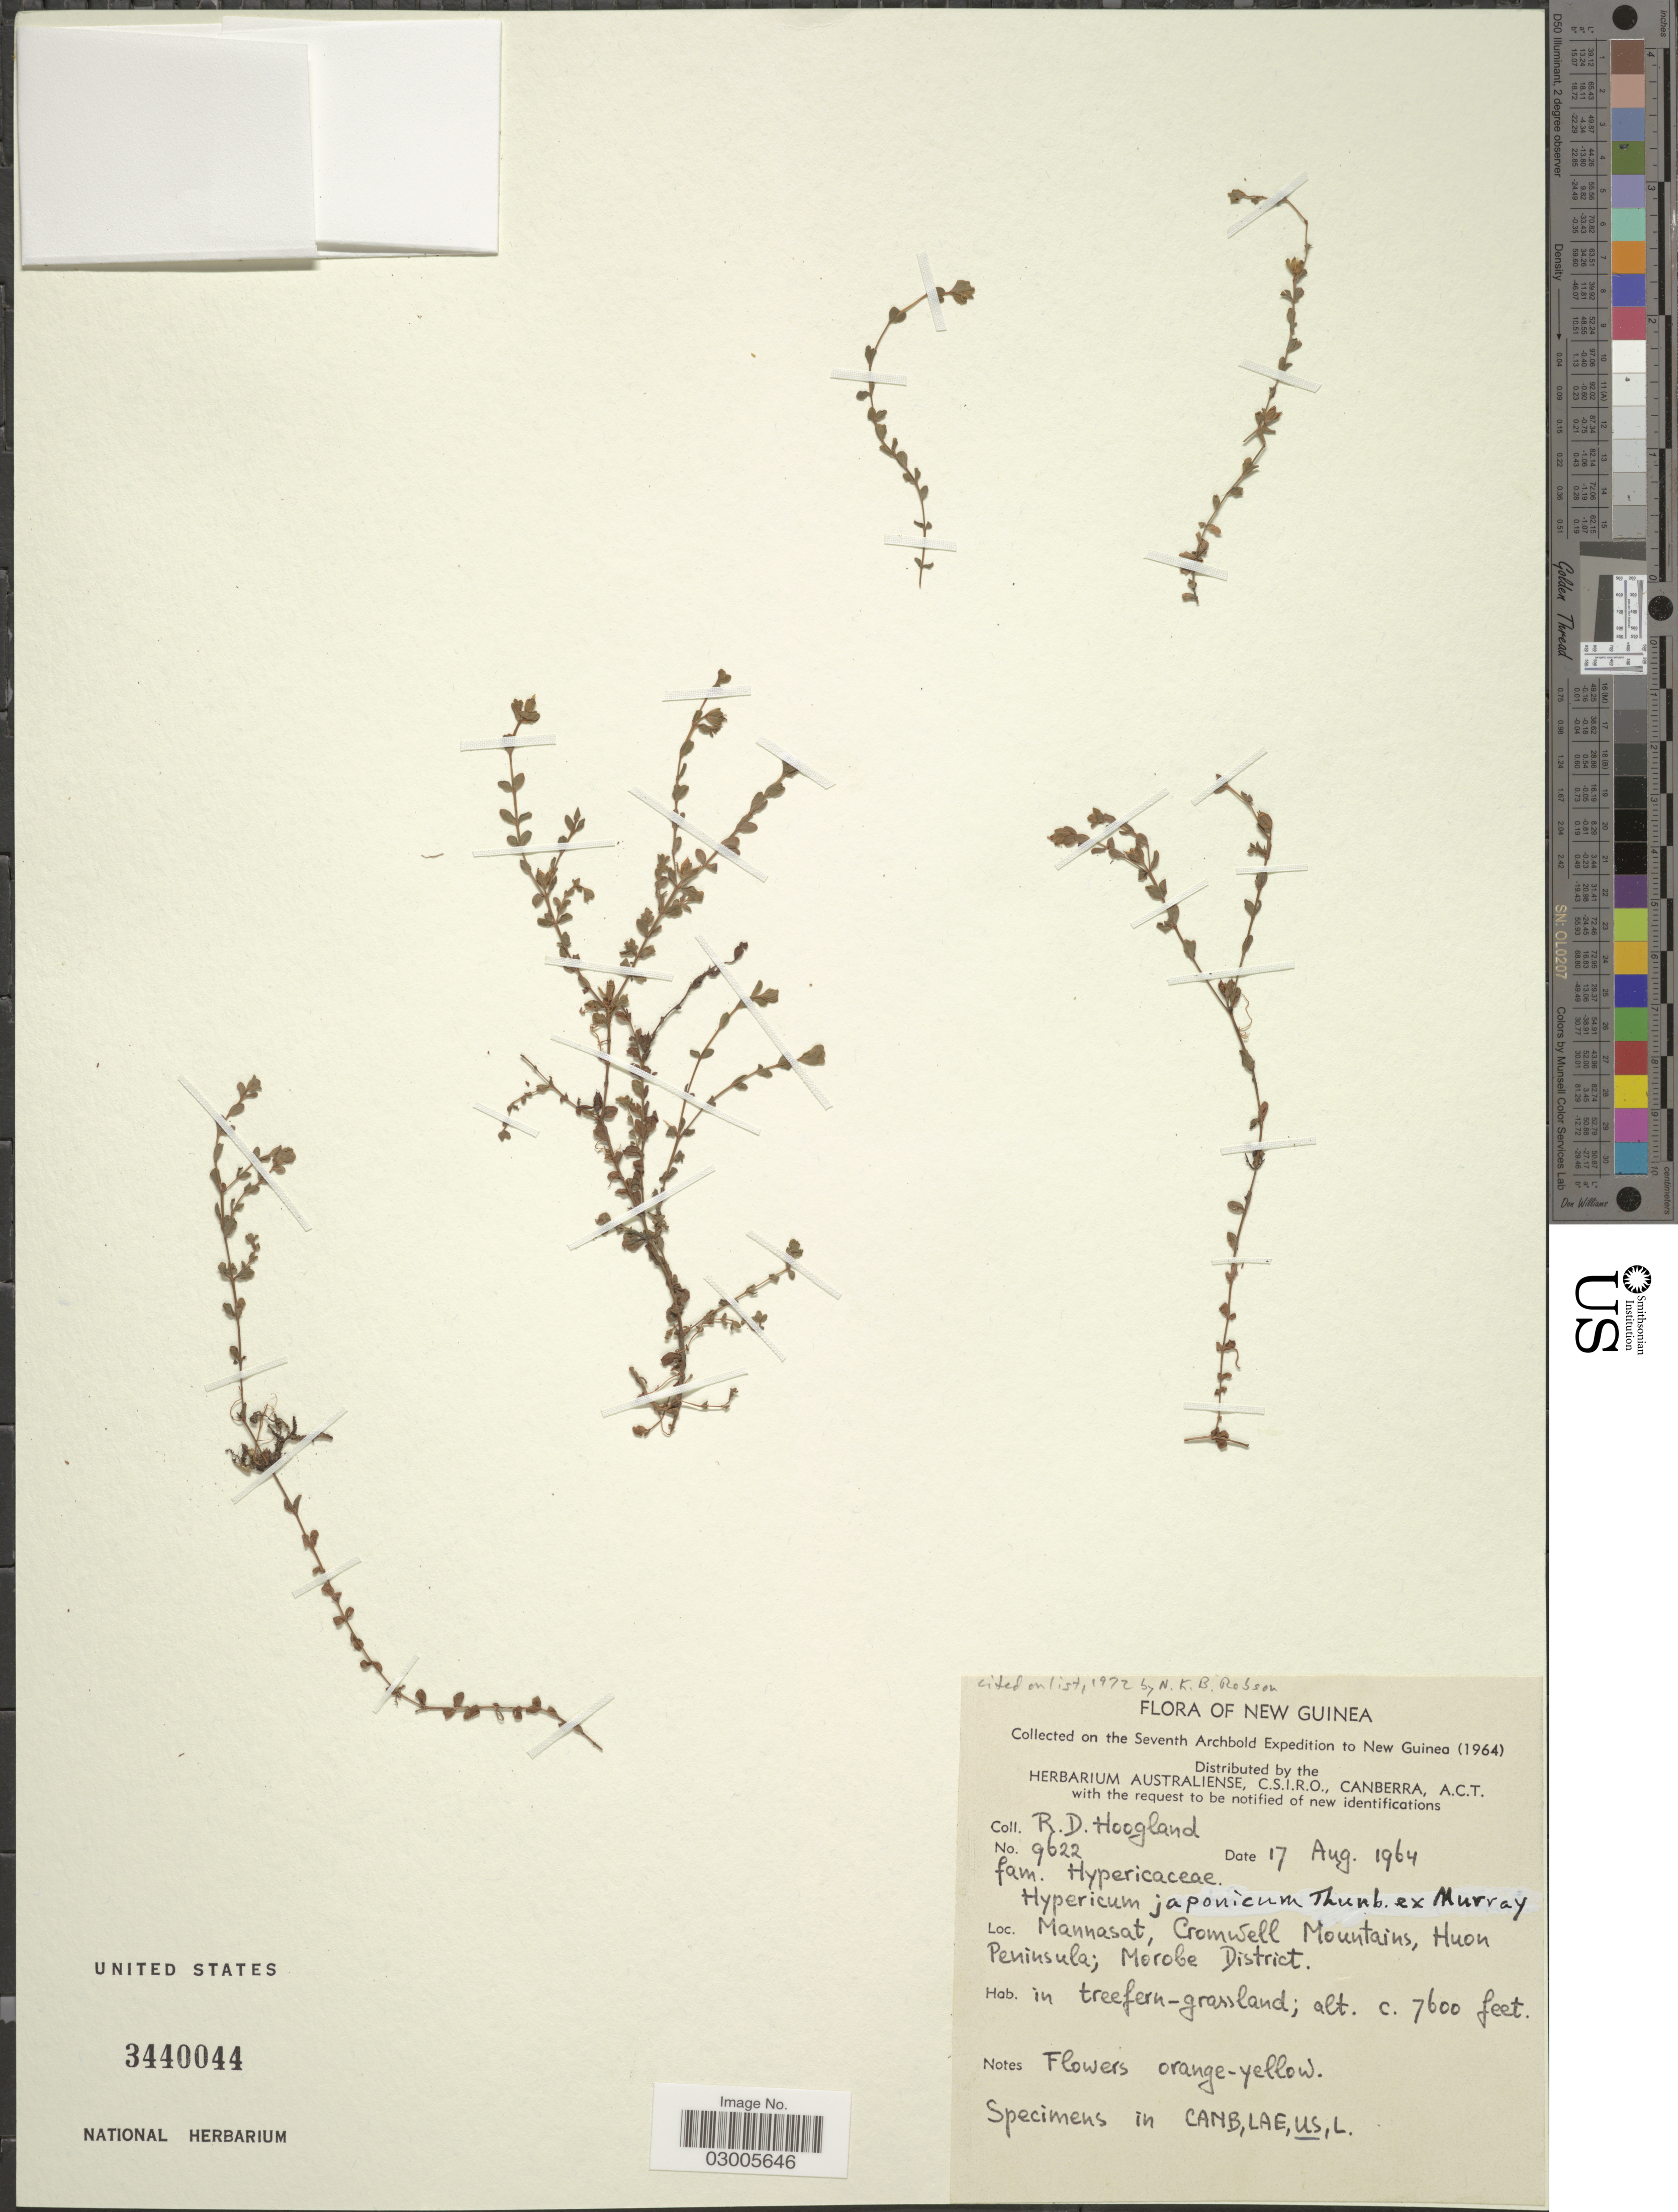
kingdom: Plantae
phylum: Tracheophyta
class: Magnoliopsida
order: Malpighiales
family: Hypericaceae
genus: Hypericum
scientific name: Hypericum japonicum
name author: Thunb.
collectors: R. D. Hoogland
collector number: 9622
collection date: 1964-08-17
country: Papua New Guinea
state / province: Morobe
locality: New Guinea, Mannasat, Cromwell Mountains, Huon Peninsula; Morobe District.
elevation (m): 2316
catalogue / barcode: US 3440044